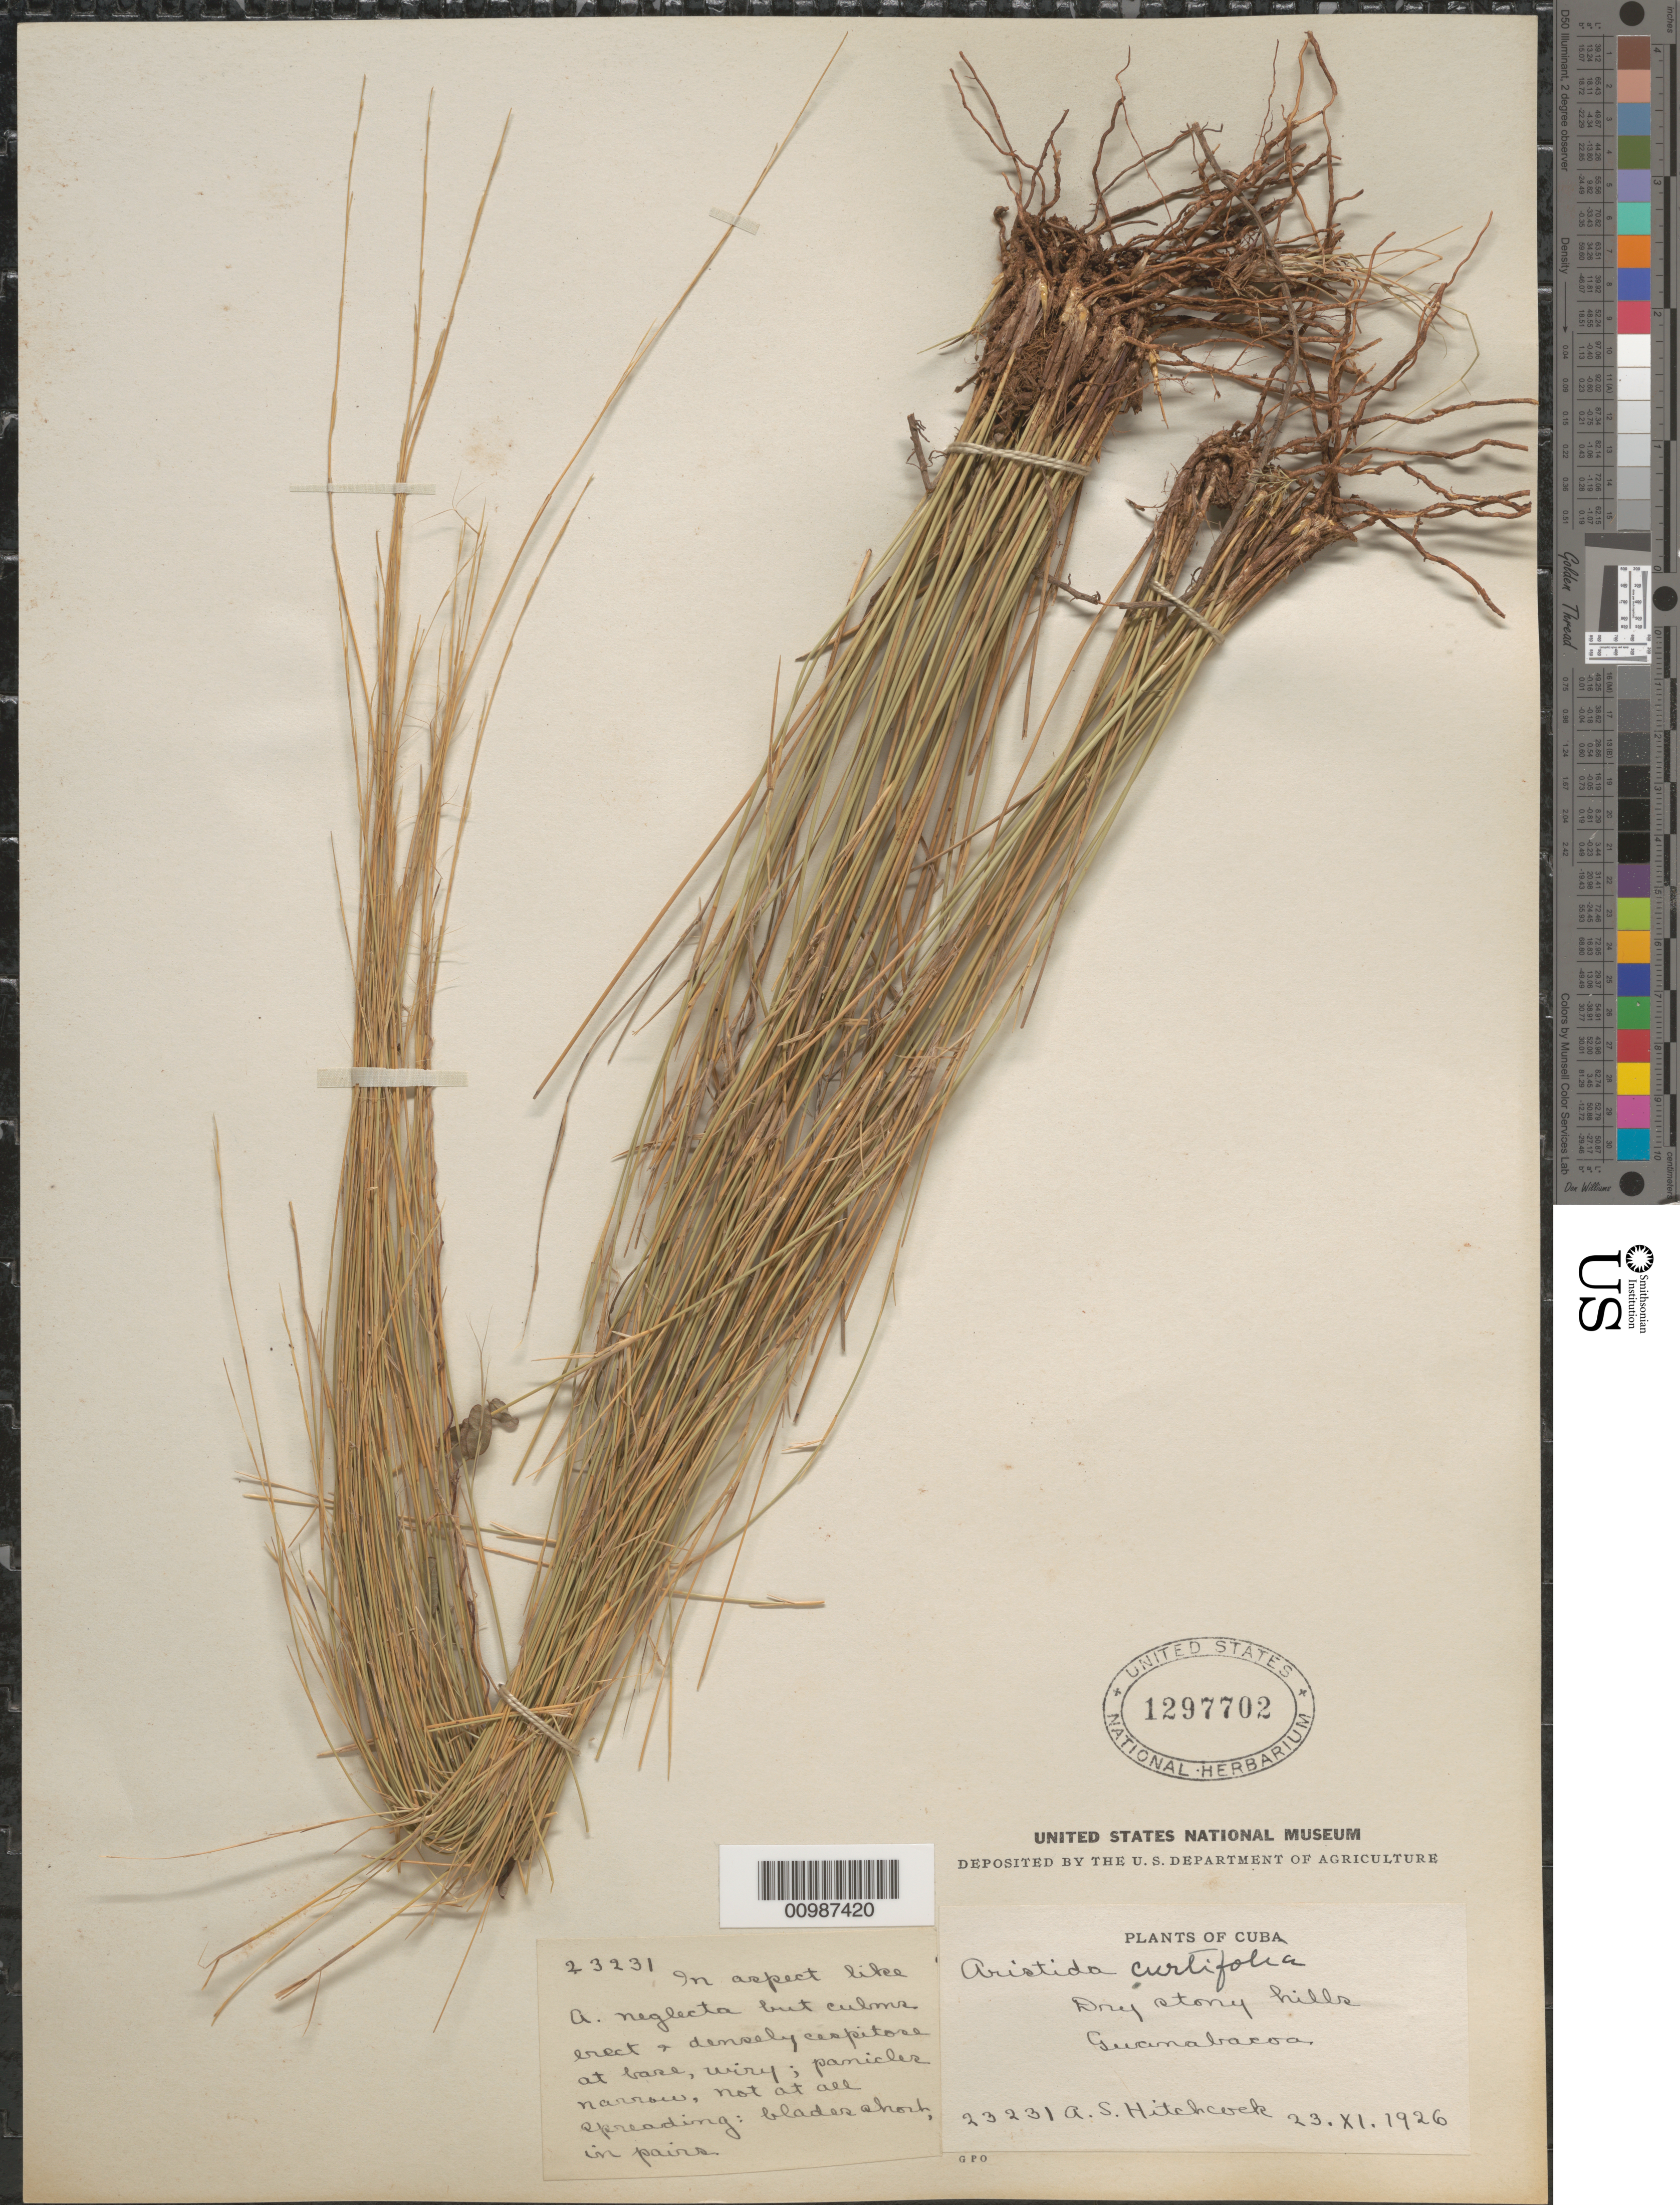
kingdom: Plantae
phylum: Tracheophyta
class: Liliopsida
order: Poales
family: Poaceae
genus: Aristida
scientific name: Aristida curtifolia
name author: Hitchc.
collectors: A. S. Hitchcock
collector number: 23231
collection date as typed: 23 Nov 1926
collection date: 1926-11-23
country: Cuba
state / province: La Habana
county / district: Municipio Guanabacoa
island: Cuba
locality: Guanabacoa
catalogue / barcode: US 1297702